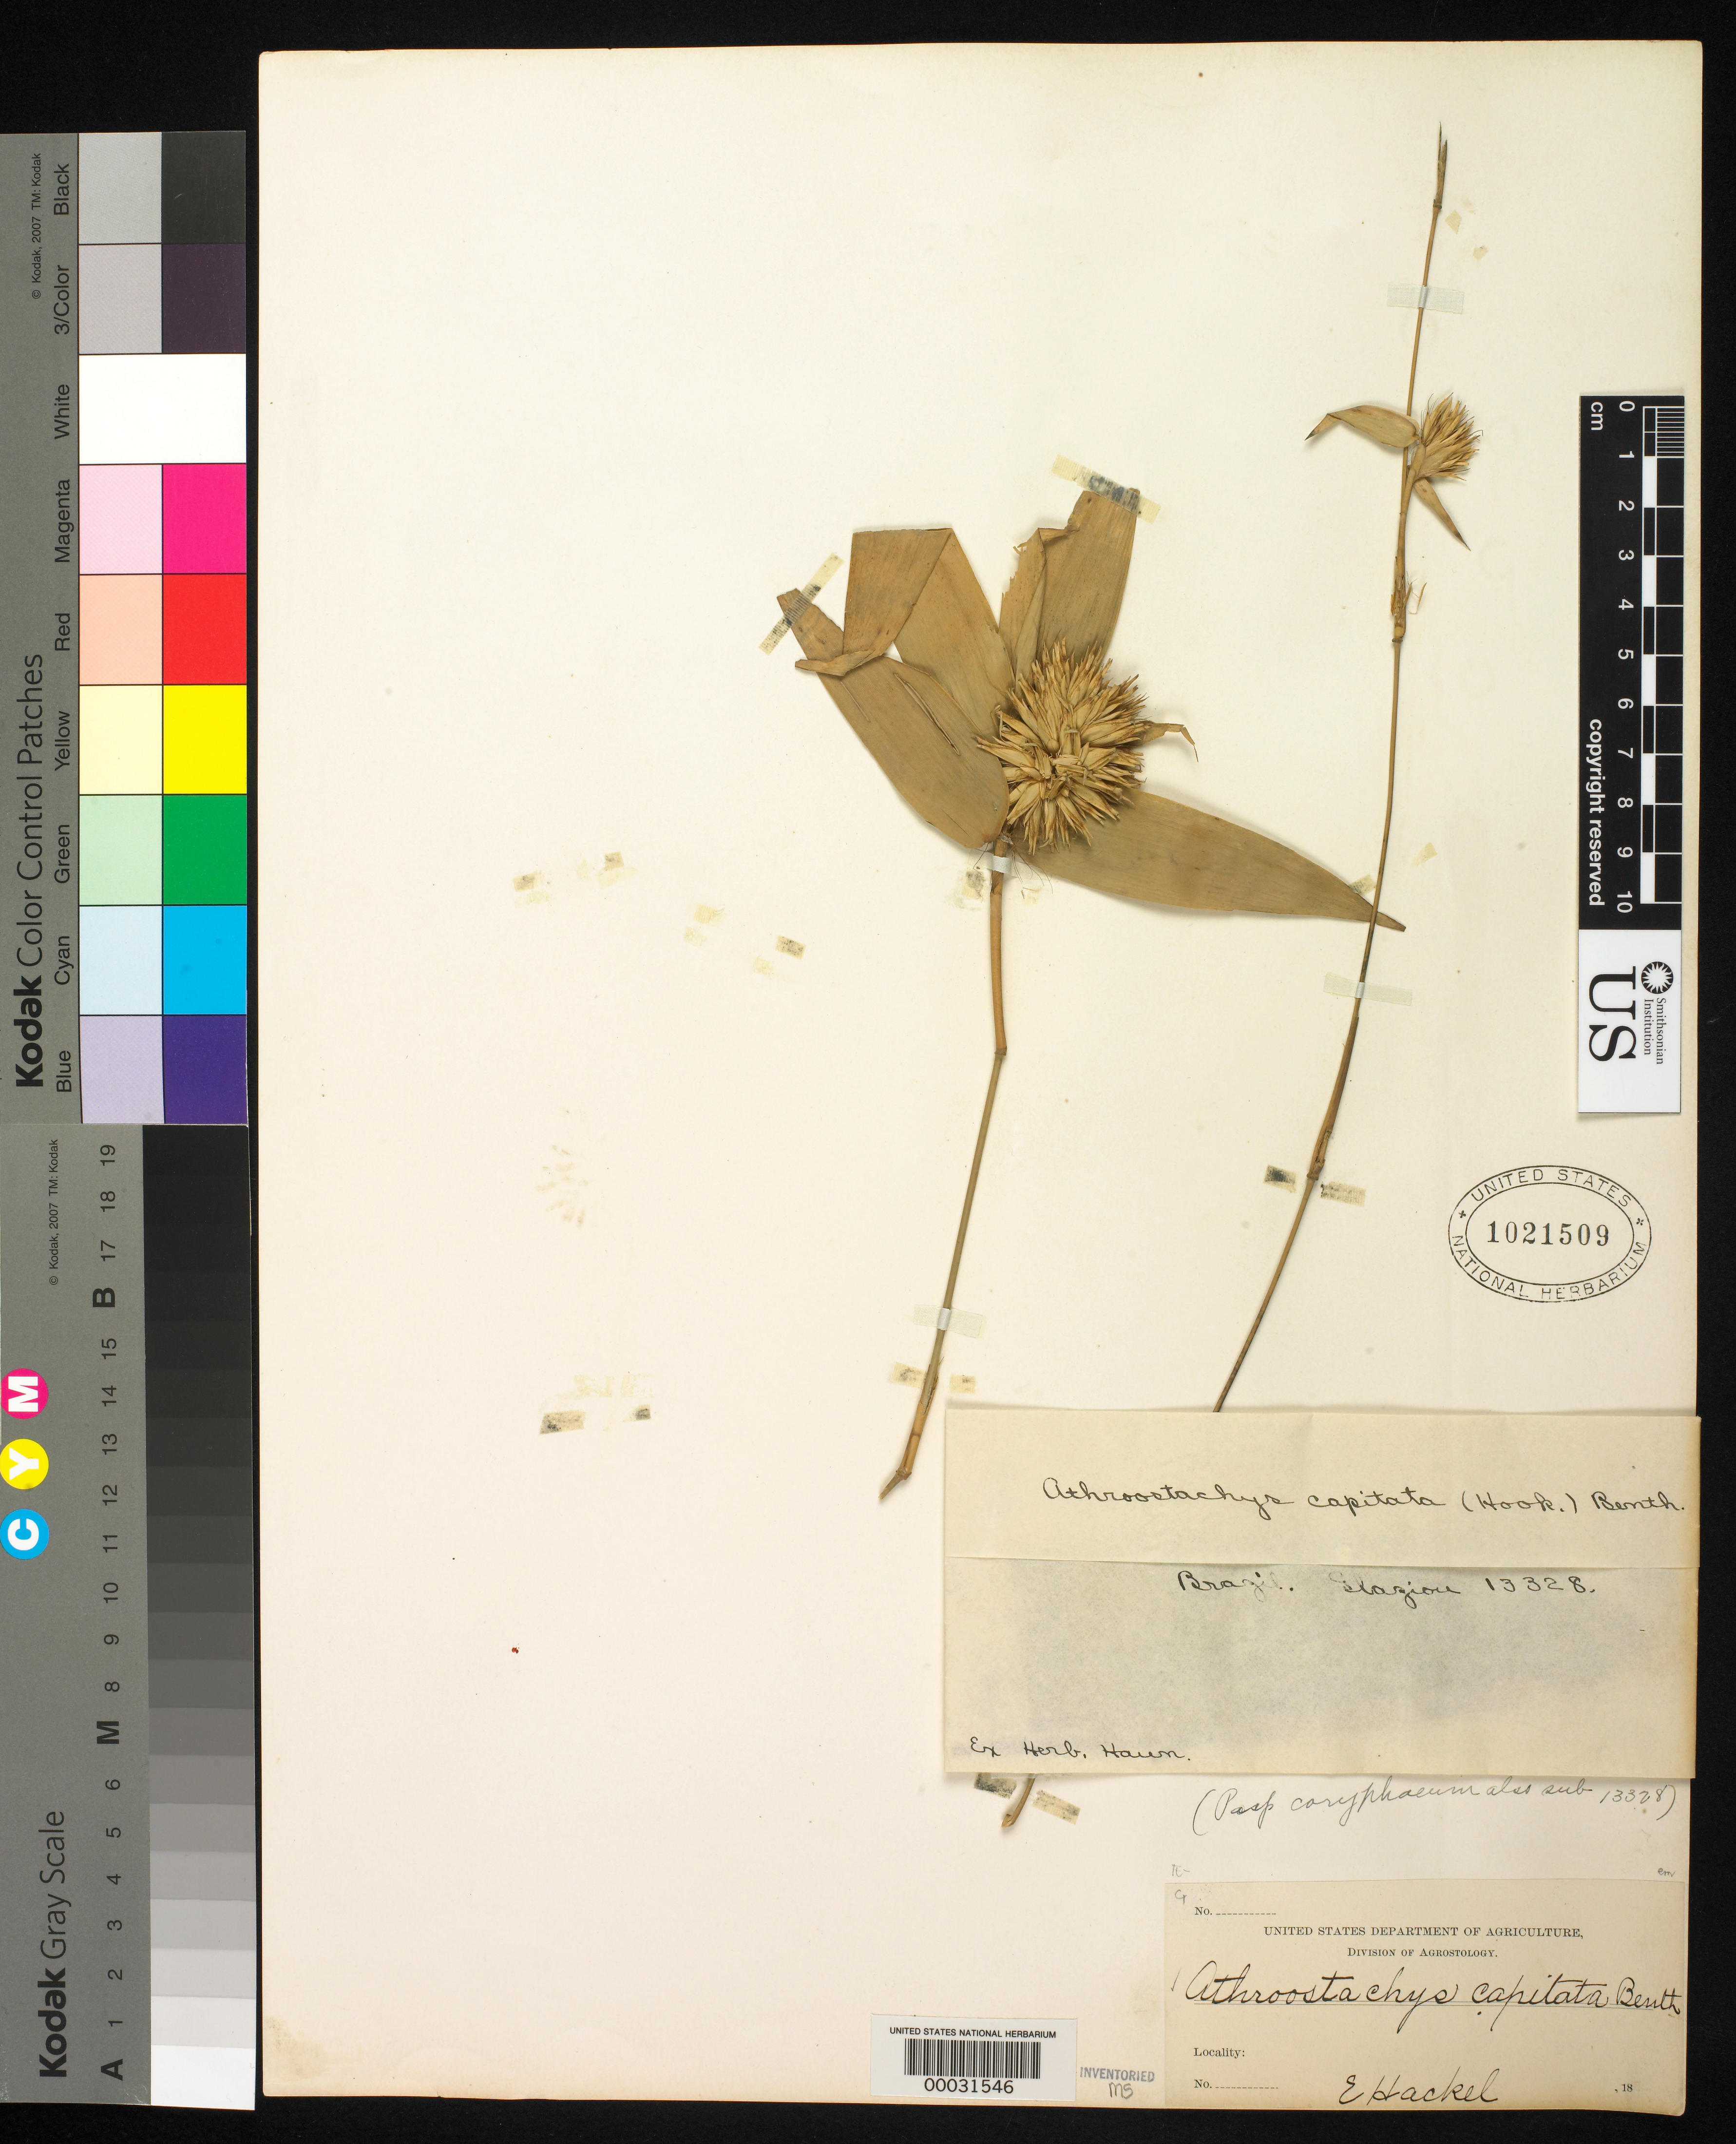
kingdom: Plantae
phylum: Tracheophyta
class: Liliopsida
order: Poales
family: Poaceae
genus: Athroostachys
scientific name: Athroostachys capitata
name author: (Hook.) Benth.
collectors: A. F. M. Glaziou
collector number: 13328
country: Brazil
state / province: Minas Gerais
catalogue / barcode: US 1021509